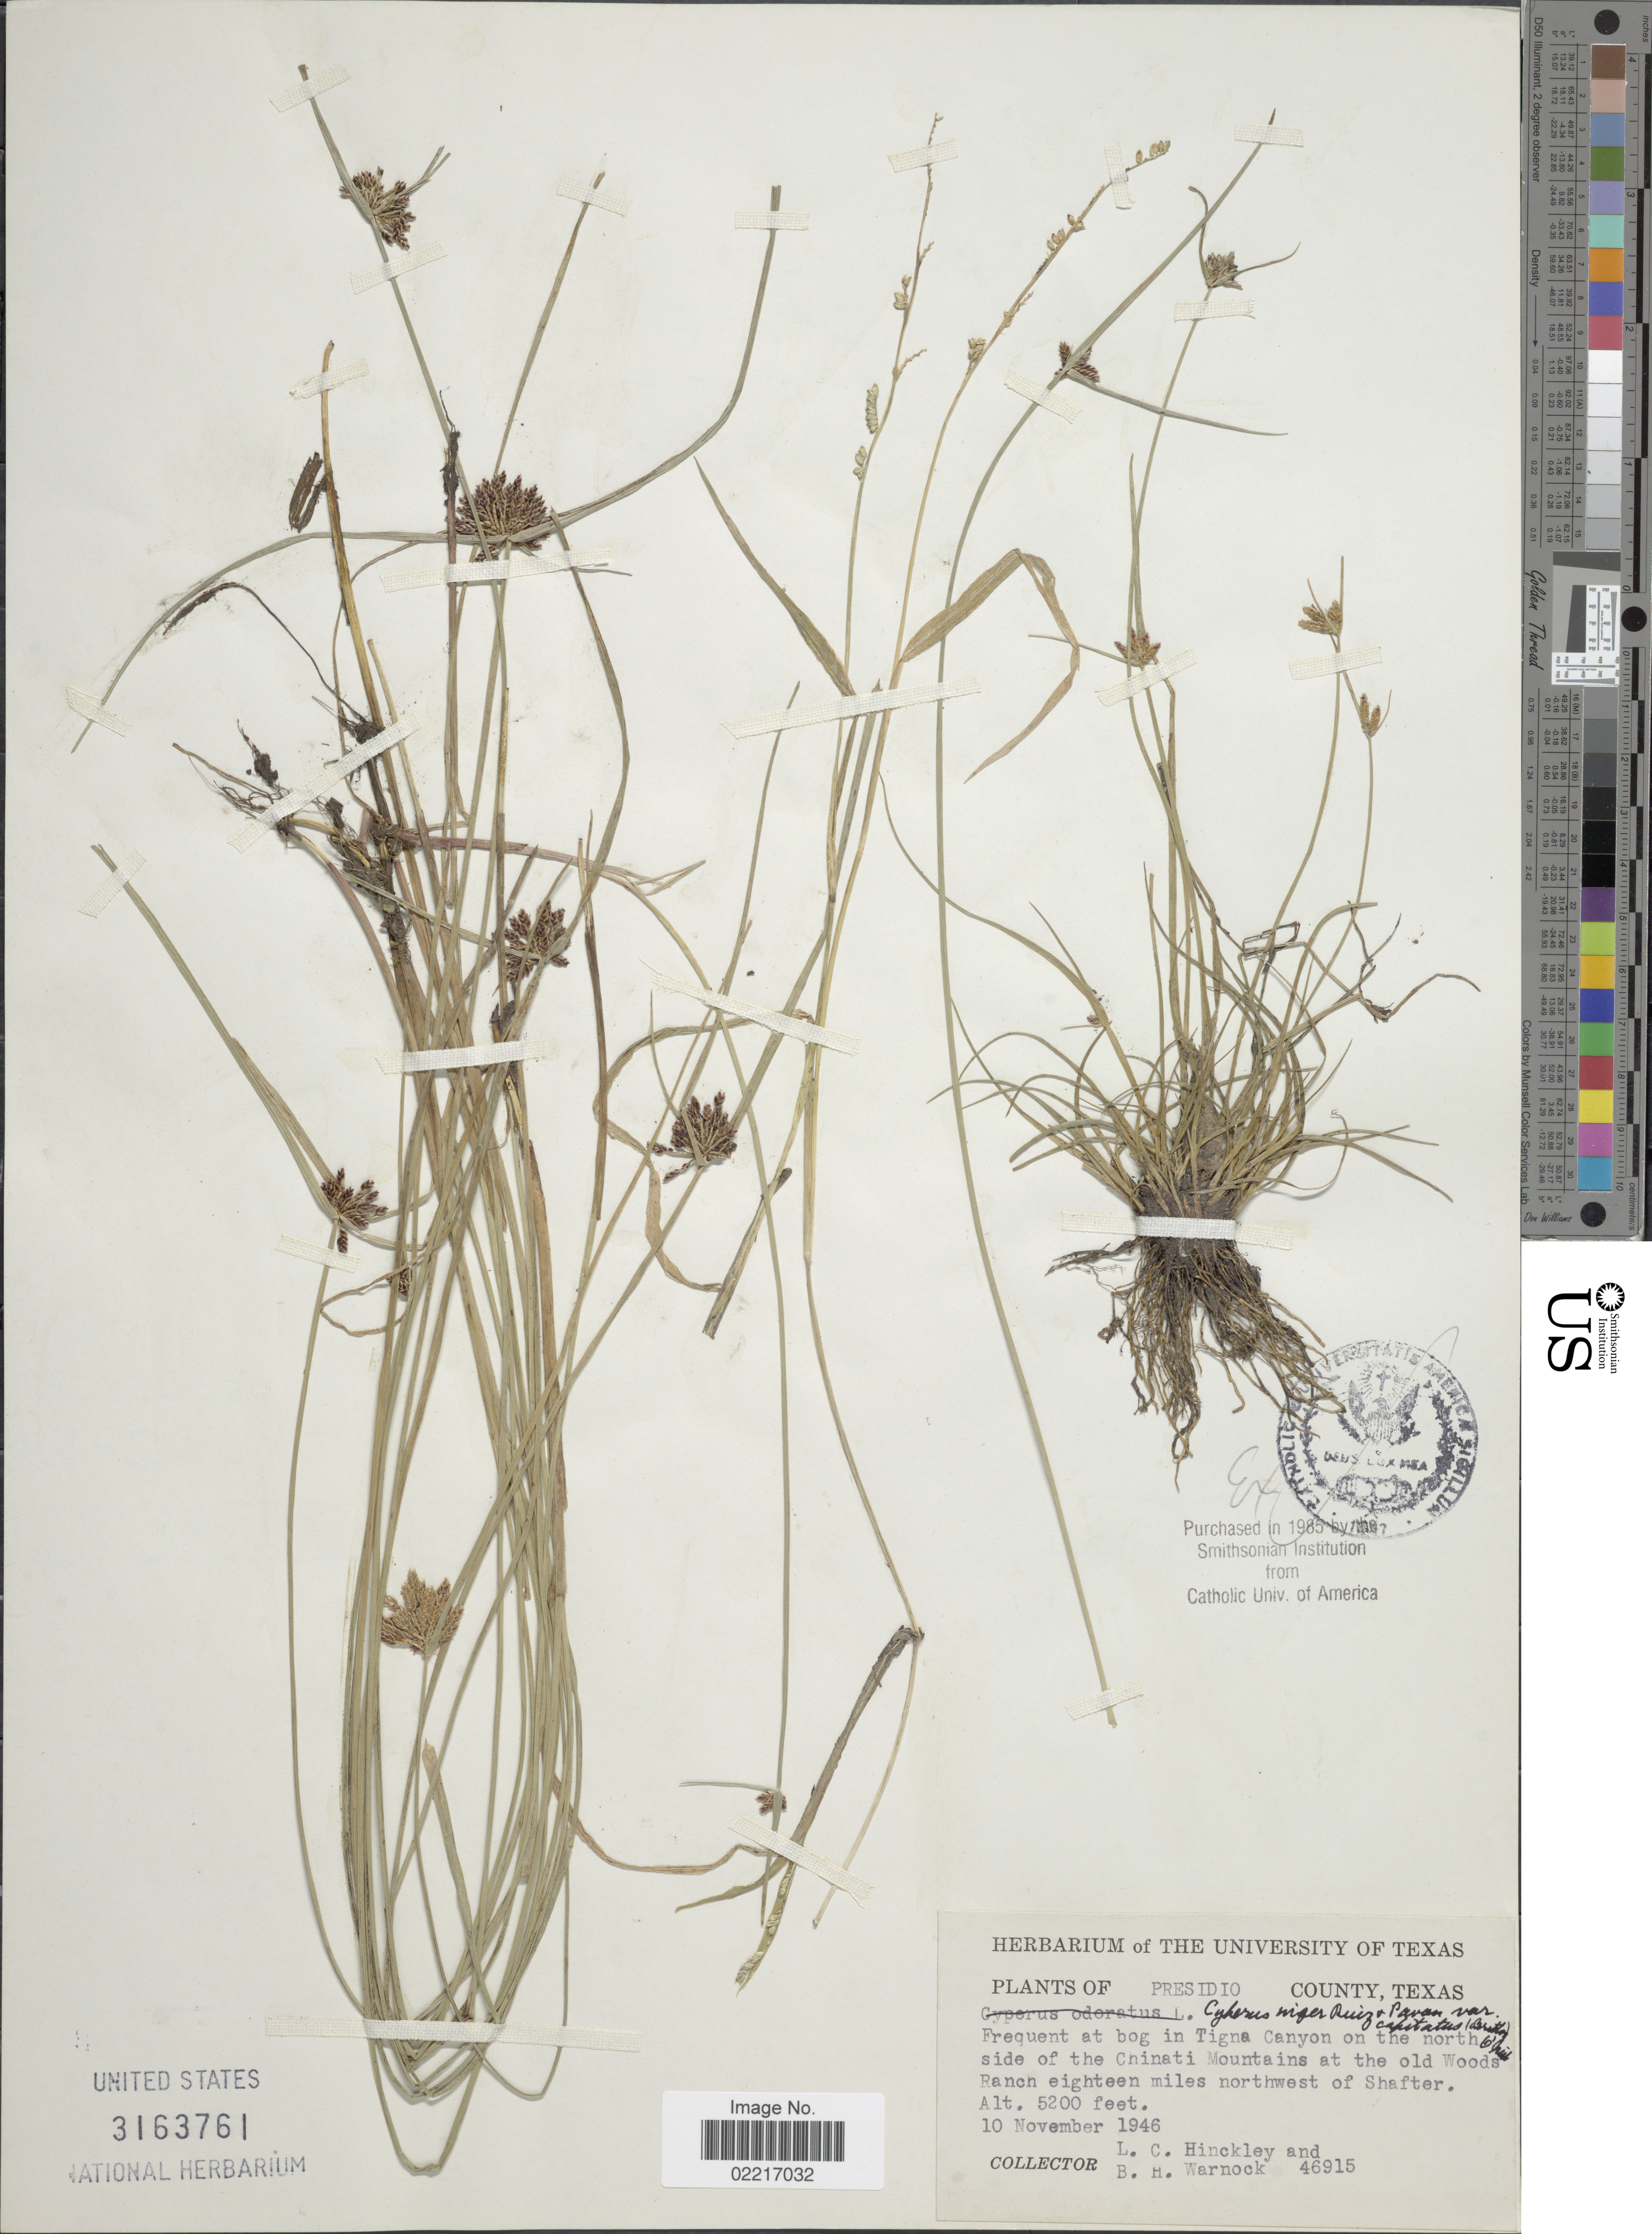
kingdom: Plantae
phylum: Tracheophyta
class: Liliopsida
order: Poales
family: Cyperaceae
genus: Cyperus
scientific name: Cyperus niger var. capitatus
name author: (Britton) O'Neill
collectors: L. Hinckley & B. H. Warnock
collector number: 46915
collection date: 1946-11-10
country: United States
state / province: Texas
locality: Presidio County, at bog in Tigna Canyon on the north side of the Chinati Mountains at the old Woods Ranch eighteen miles northwest of Shafter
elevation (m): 1585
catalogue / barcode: US 3163761